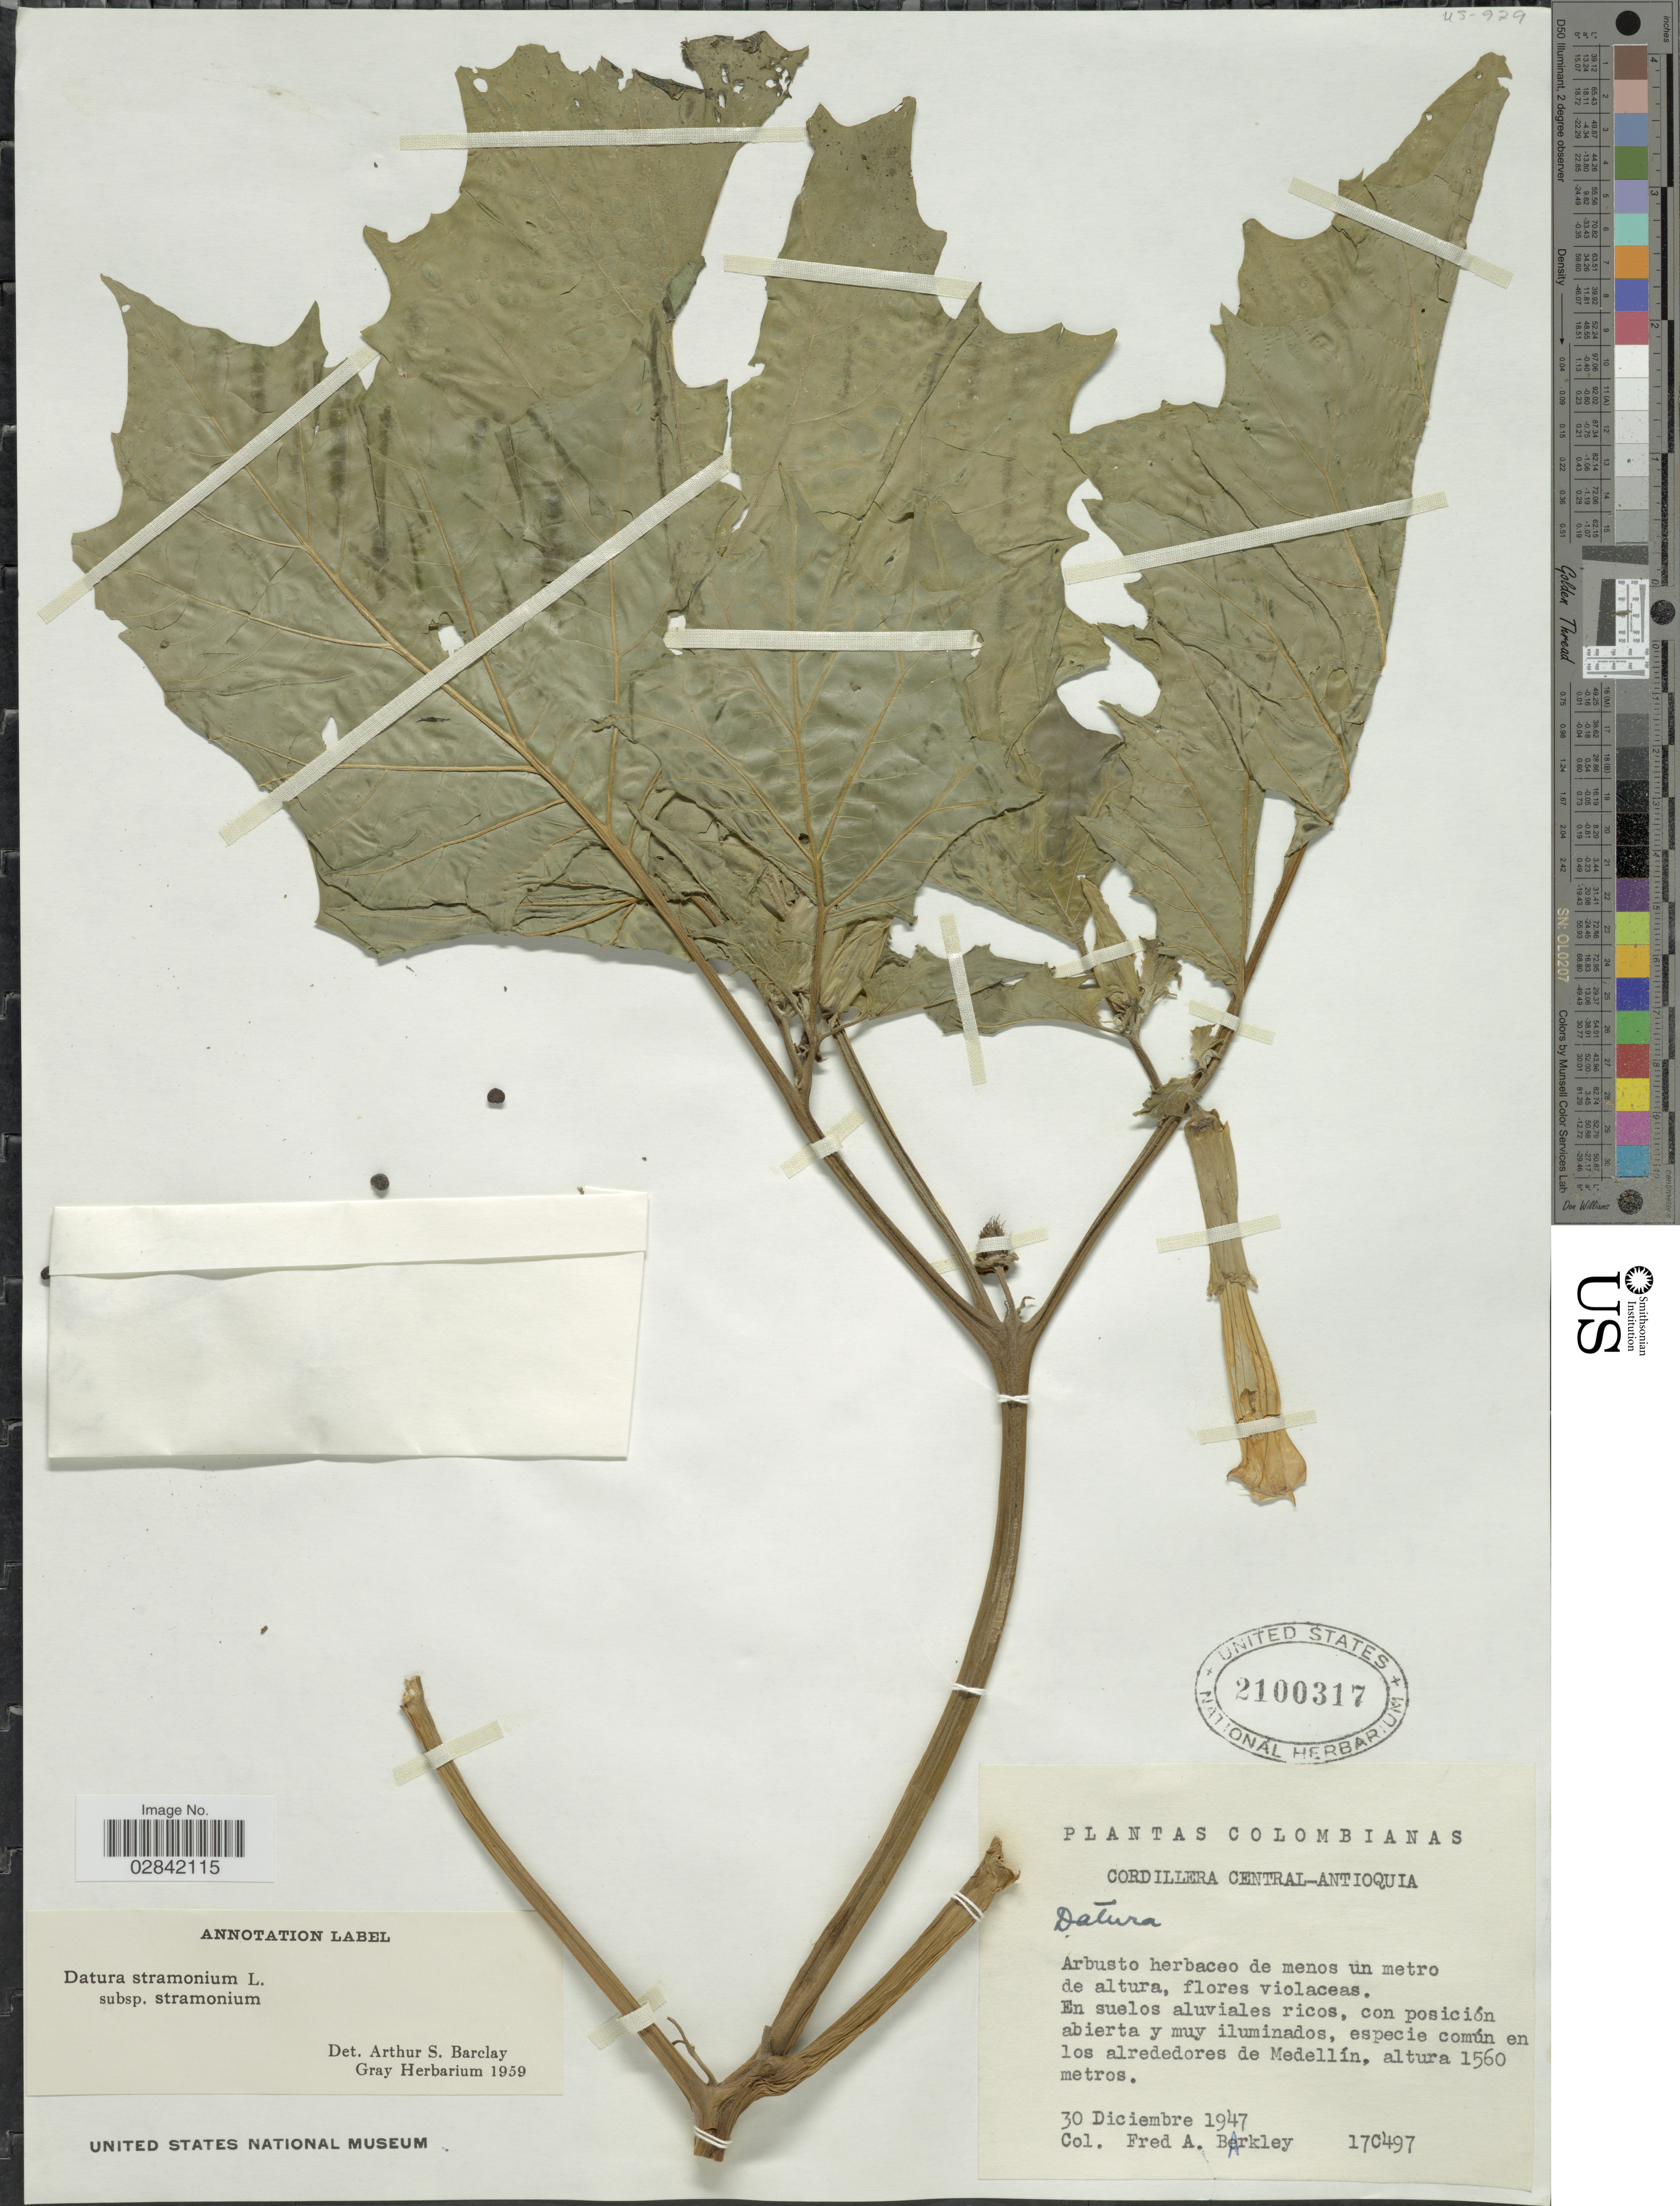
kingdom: Plantae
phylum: Tracheophyta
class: Magnoliopsida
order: Solanales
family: Solanaceae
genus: Datura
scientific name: Datura stramonium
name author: L.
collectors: F. A. Barkley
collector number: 17C497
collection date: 1947-12-30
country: Colombia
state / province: Antioquia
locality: Cordillera Central-Antioquia, los alrededores de Medellín.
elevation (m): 1560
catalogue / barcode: US 2100317